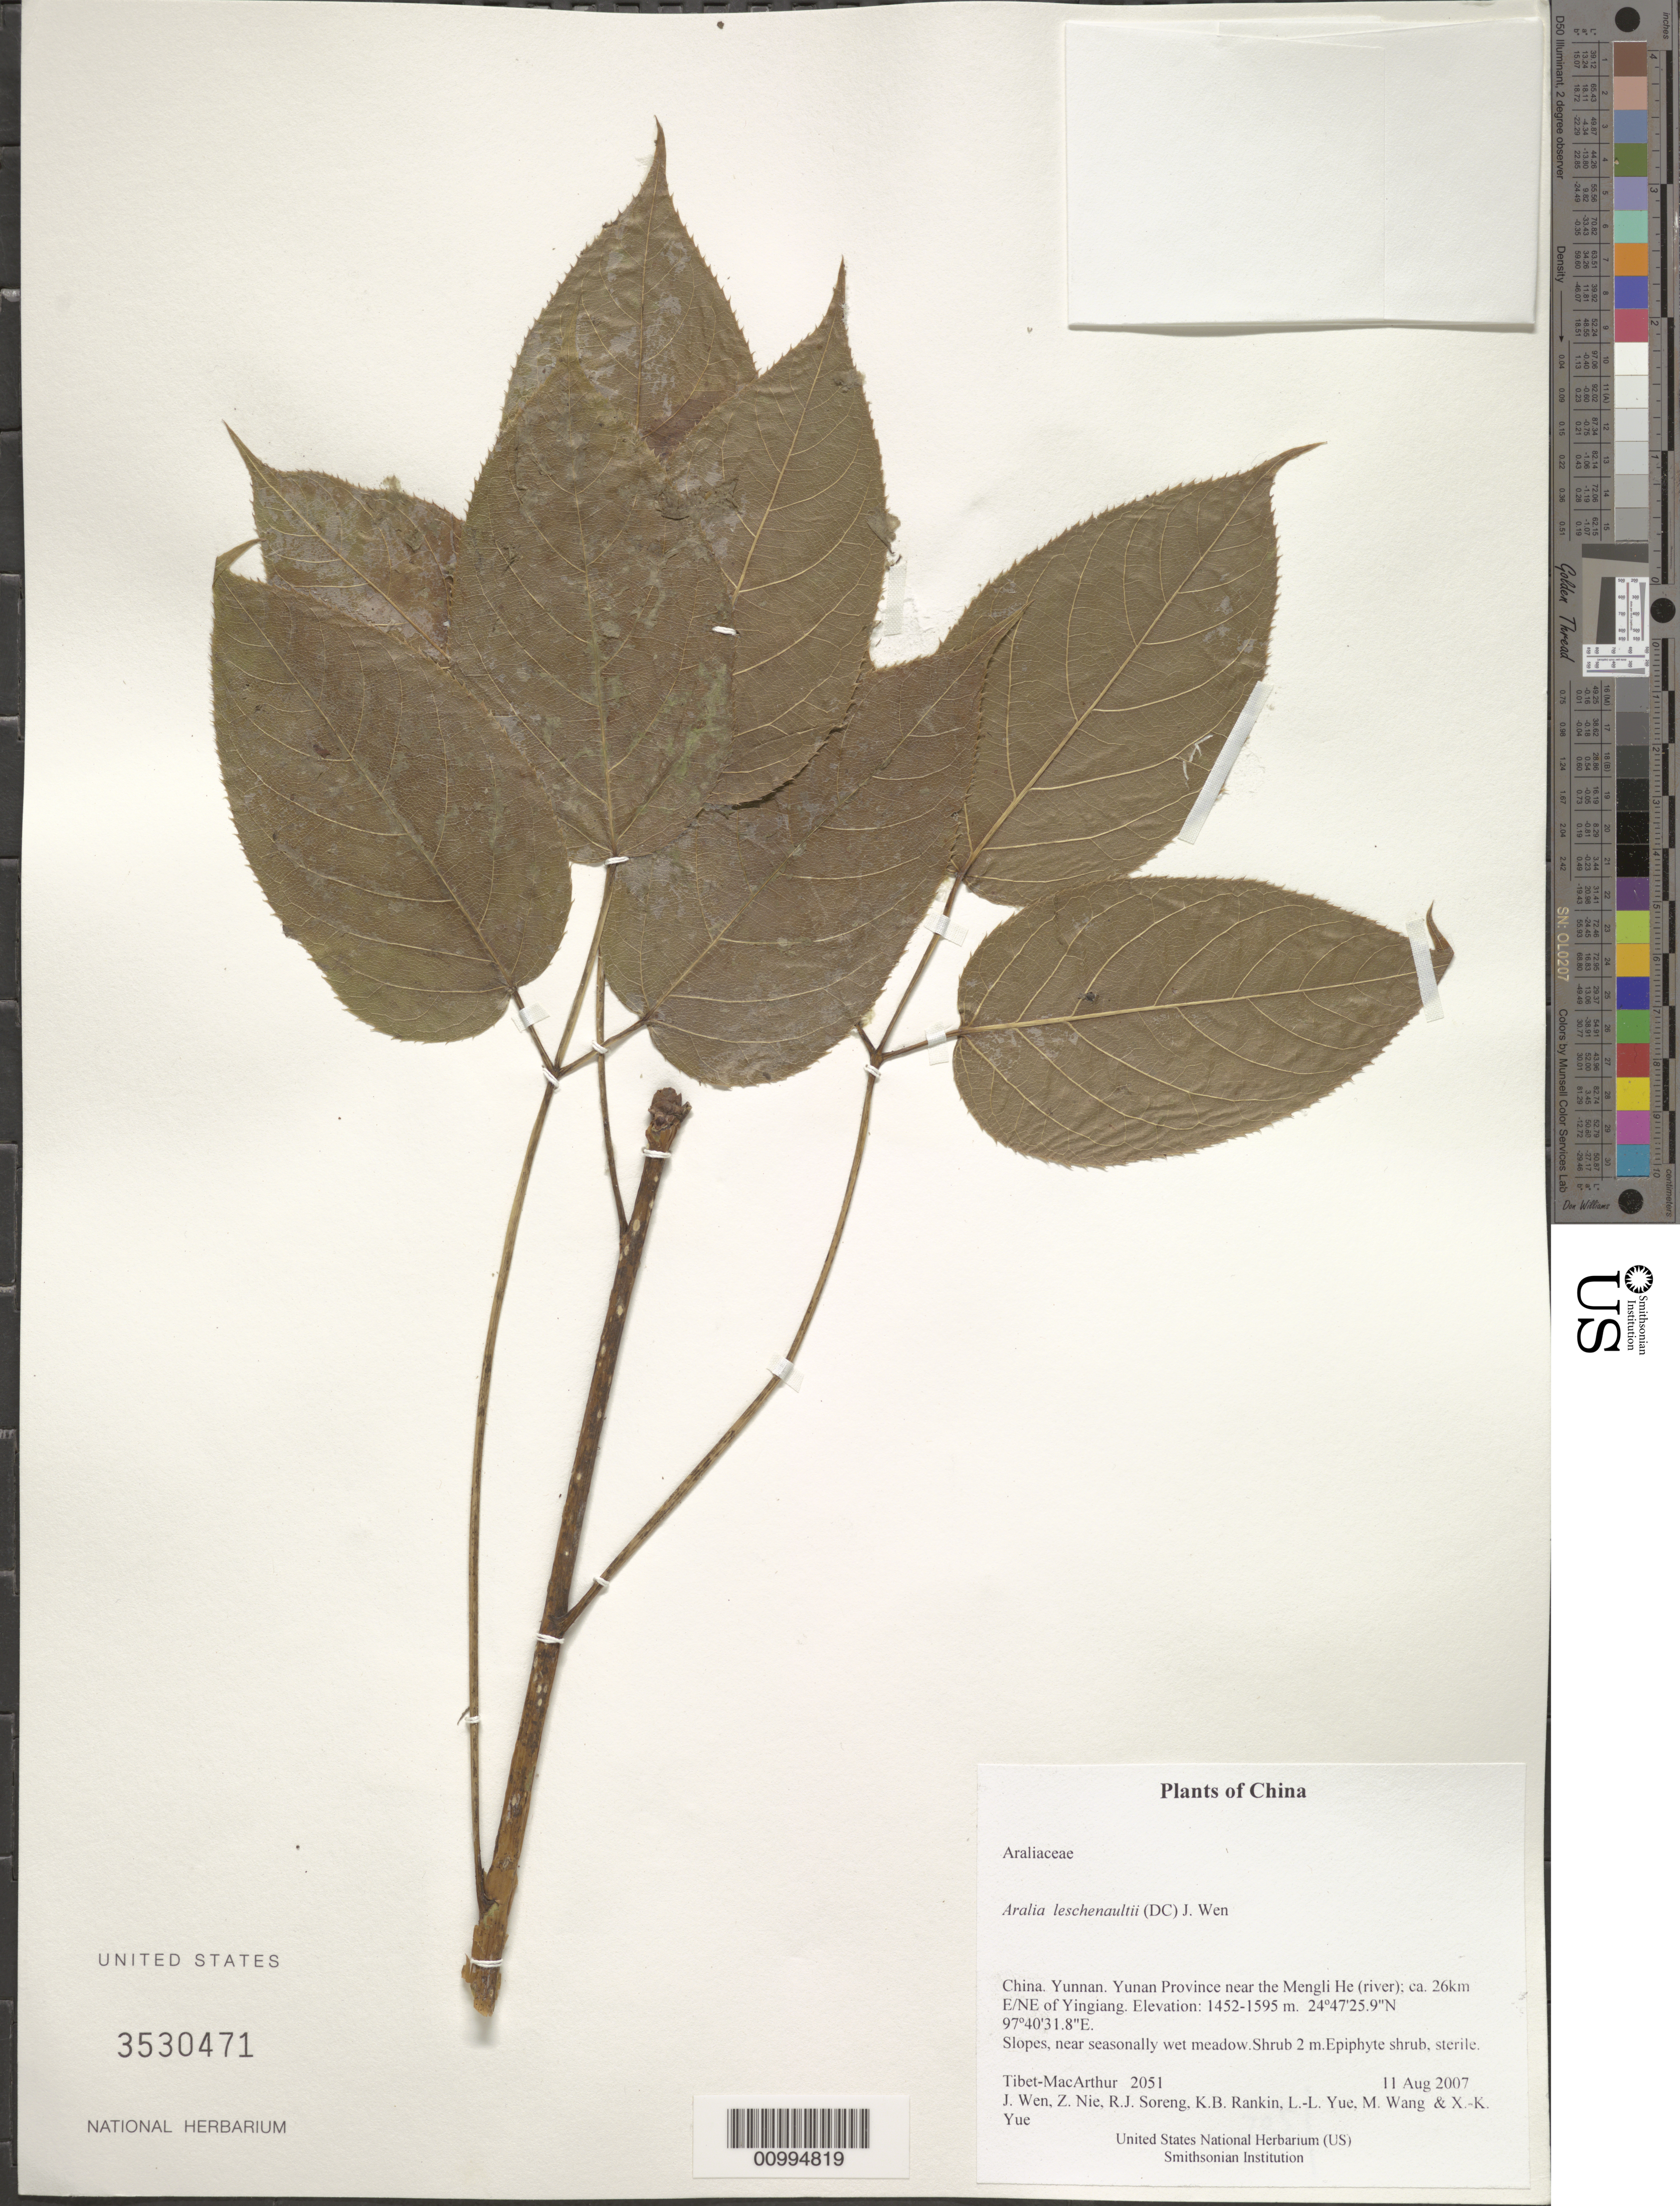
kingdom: Plantae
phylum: Tracheophyta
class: Magnoliopsida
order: Apiales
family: Araliaceae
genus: Aralia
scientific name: Aralia leschenaultii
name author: (DC.) J. Wen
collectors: Tibet-MacArthur, J. Wen, Z. Nie, R. J. Soreng, K. Rankin, L. Yue, M. Wang & X. Yue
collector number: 2051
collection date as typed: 11 Aug 2007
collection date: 2007-08-11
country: China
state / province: Yunnan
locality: Yunan Province near the Mengli He (river); ca. 26km E/NE of Yingiang.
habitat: Slopes, near seasonally wet meadow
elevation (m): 1452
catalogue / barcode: US 3530471